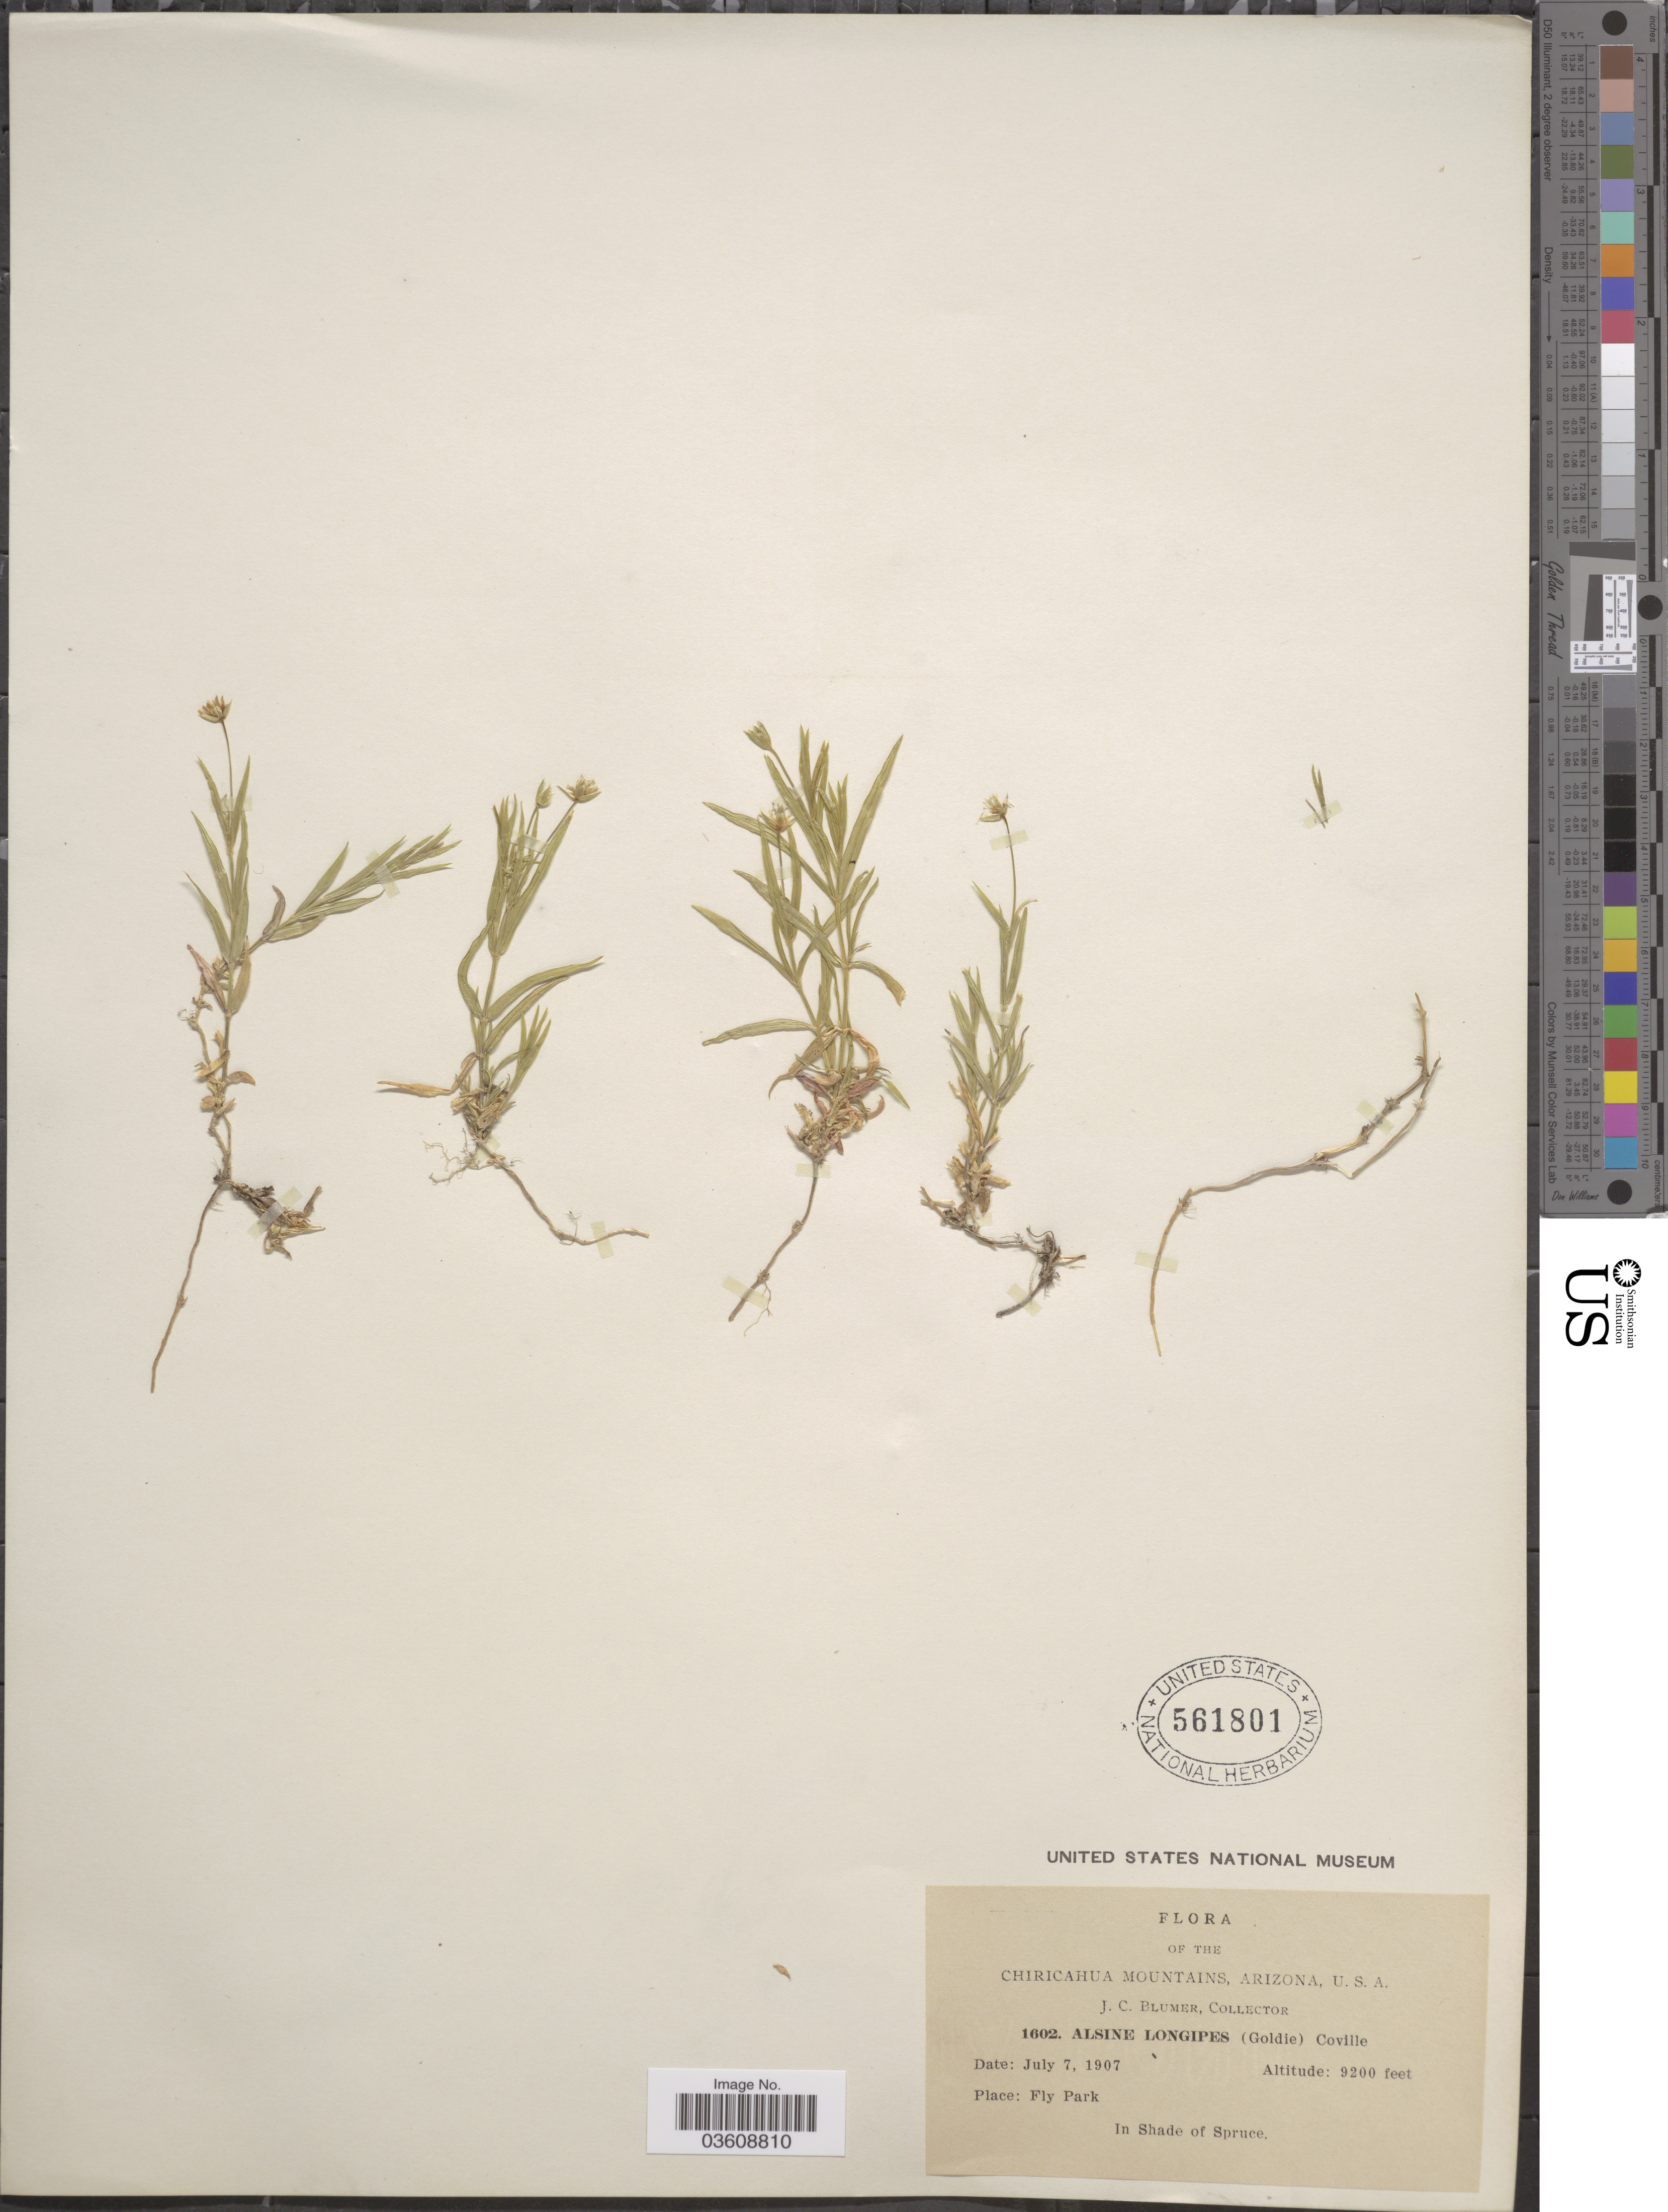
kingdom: Plantae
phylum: Tracheophyta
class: Magnoliopsida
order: Caryophyllales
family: Caryophyllaceae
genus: Stellaria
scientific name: Stellaria longipes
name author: Goldie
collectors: J. C. Blumer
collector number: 1602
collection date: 1907-07-07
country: United States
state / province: Arizona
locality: Chiricahua Mountains, U. S. A. Fly Park.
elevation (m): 2804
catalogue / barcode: US 561801